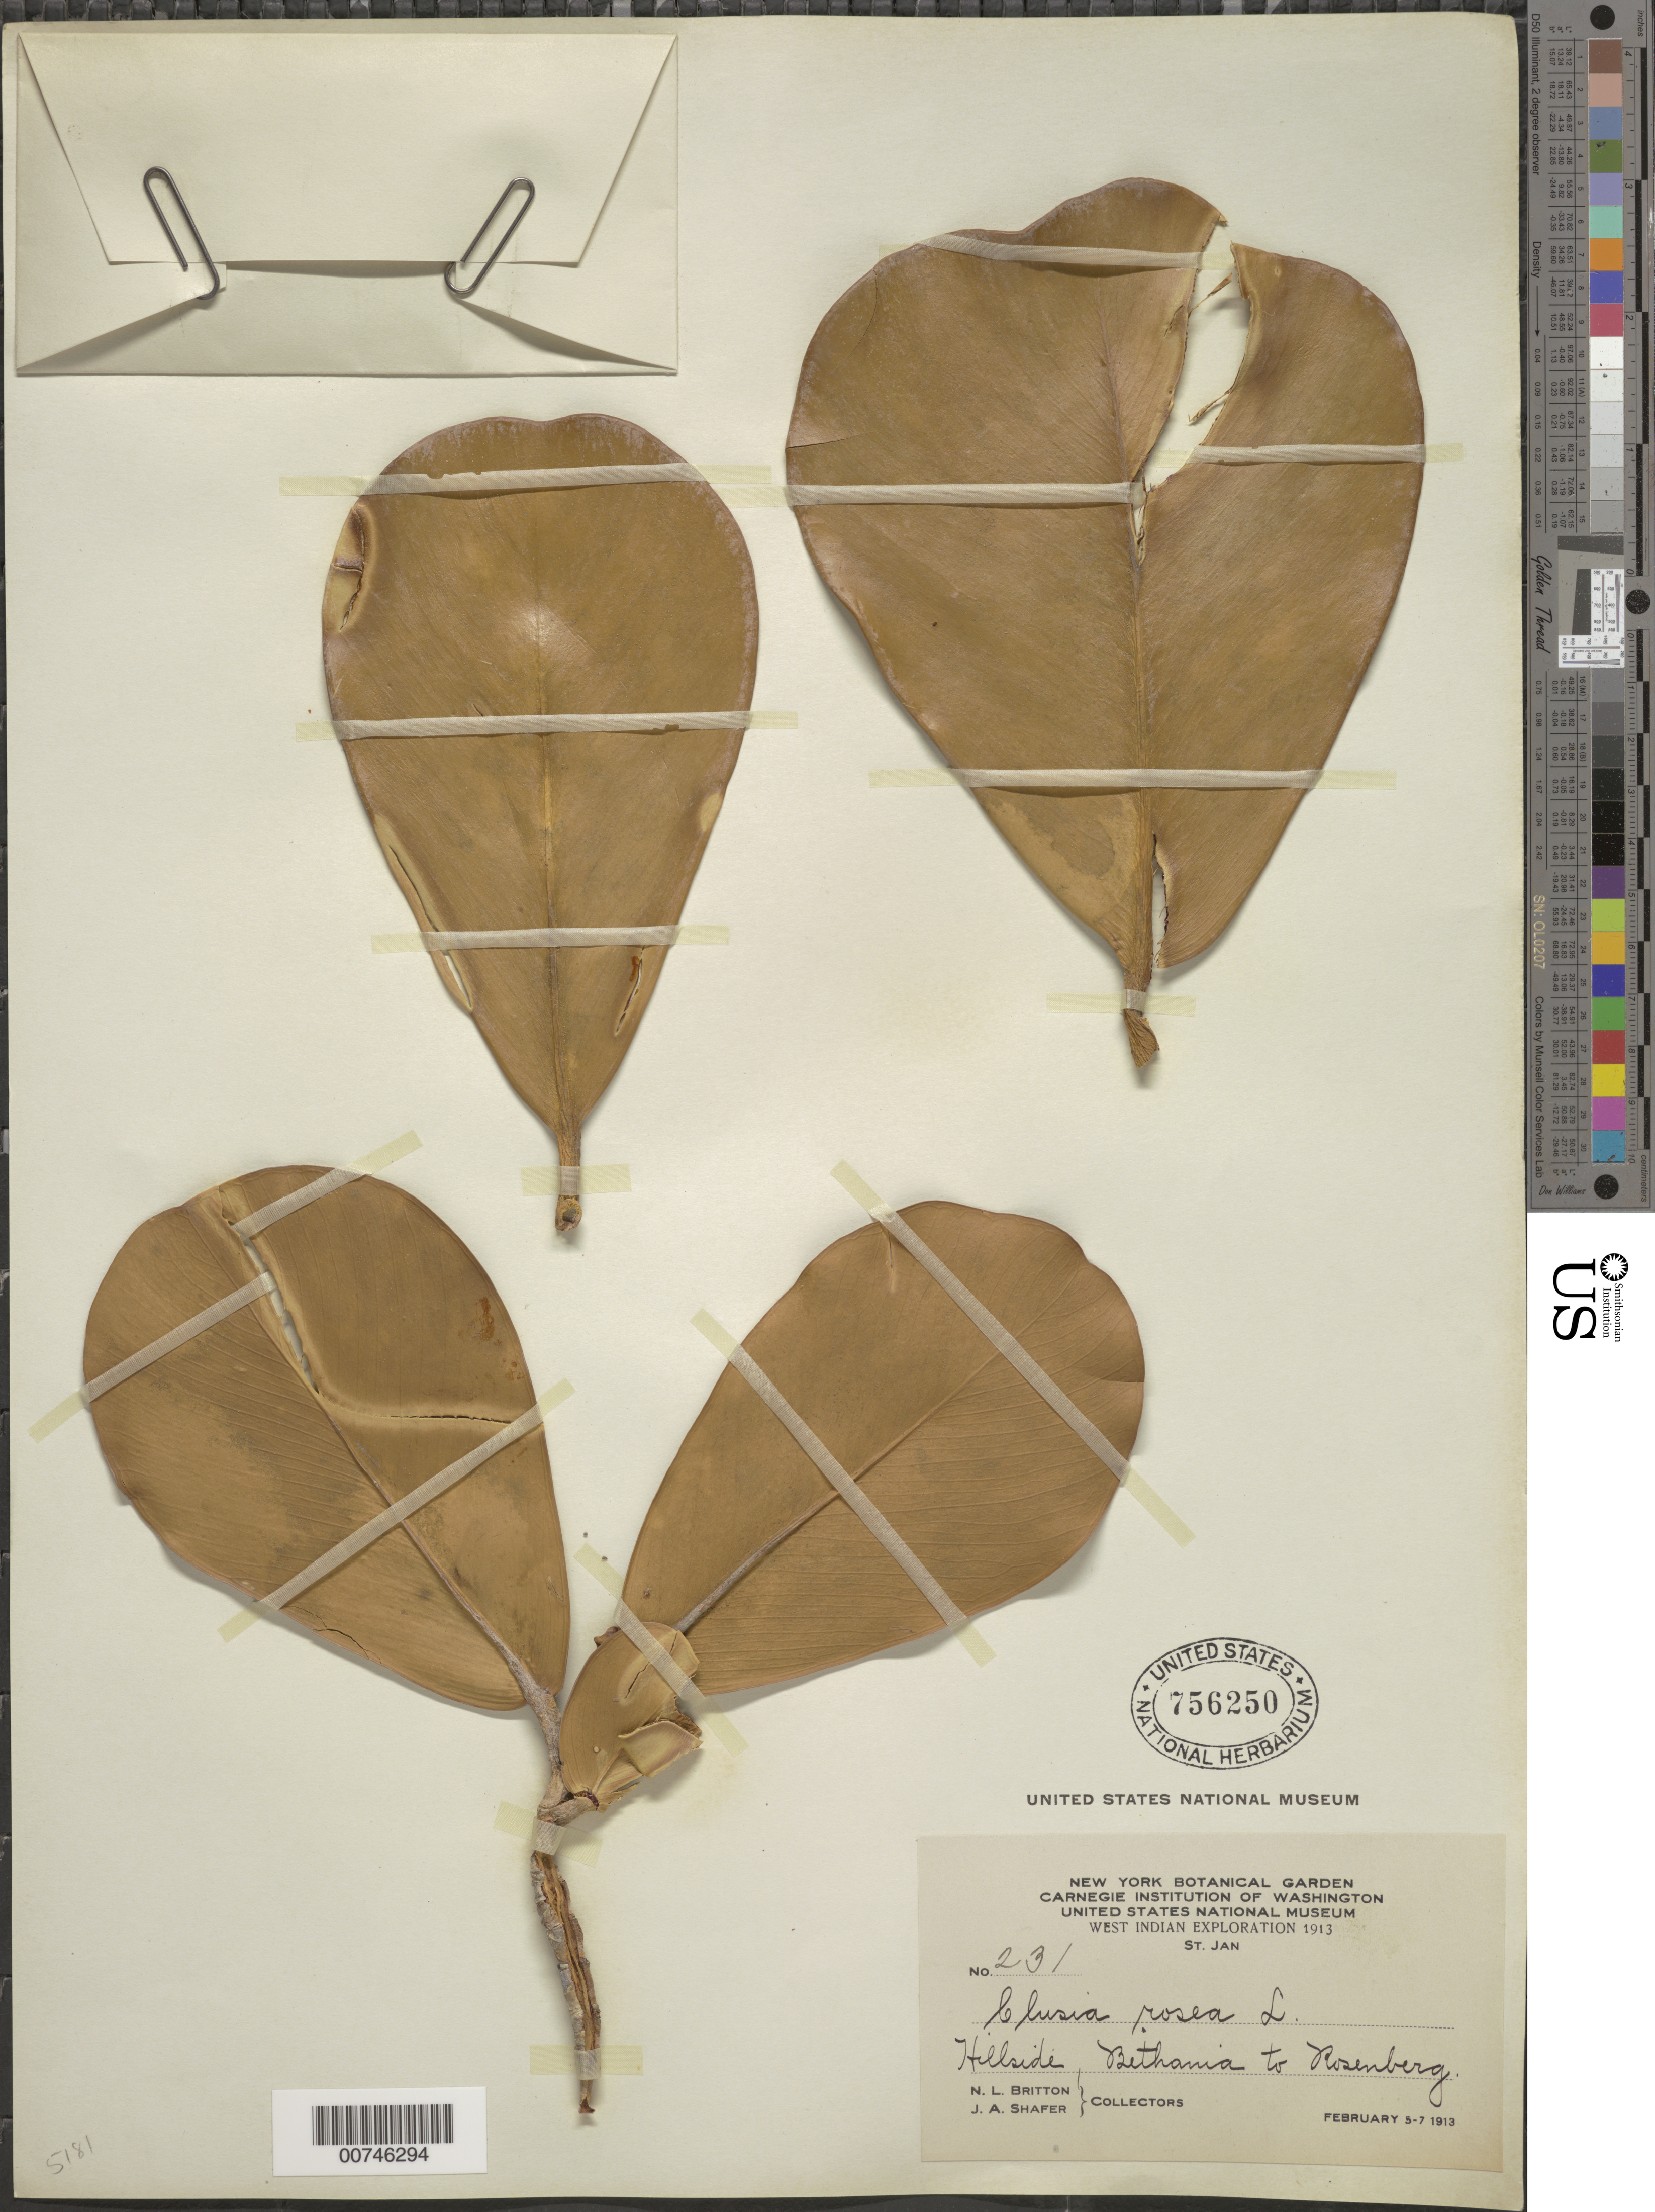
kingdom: Plantae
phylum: Tracheophyta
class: Magnoliopsida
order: Malpighiales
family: Clusiaceae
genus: Clusia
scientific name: Clusia rosea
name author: Jacq.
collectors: N. Britton & J. A. Shafer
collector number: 231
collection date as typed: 05 Feb 1913 to 07 Feb 1913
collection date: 1913-02-05/1913-02-07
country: U.S. Virgin Islands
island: St. John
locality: Bethania to Rosenberg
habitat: Hillside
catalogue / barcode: US 756250